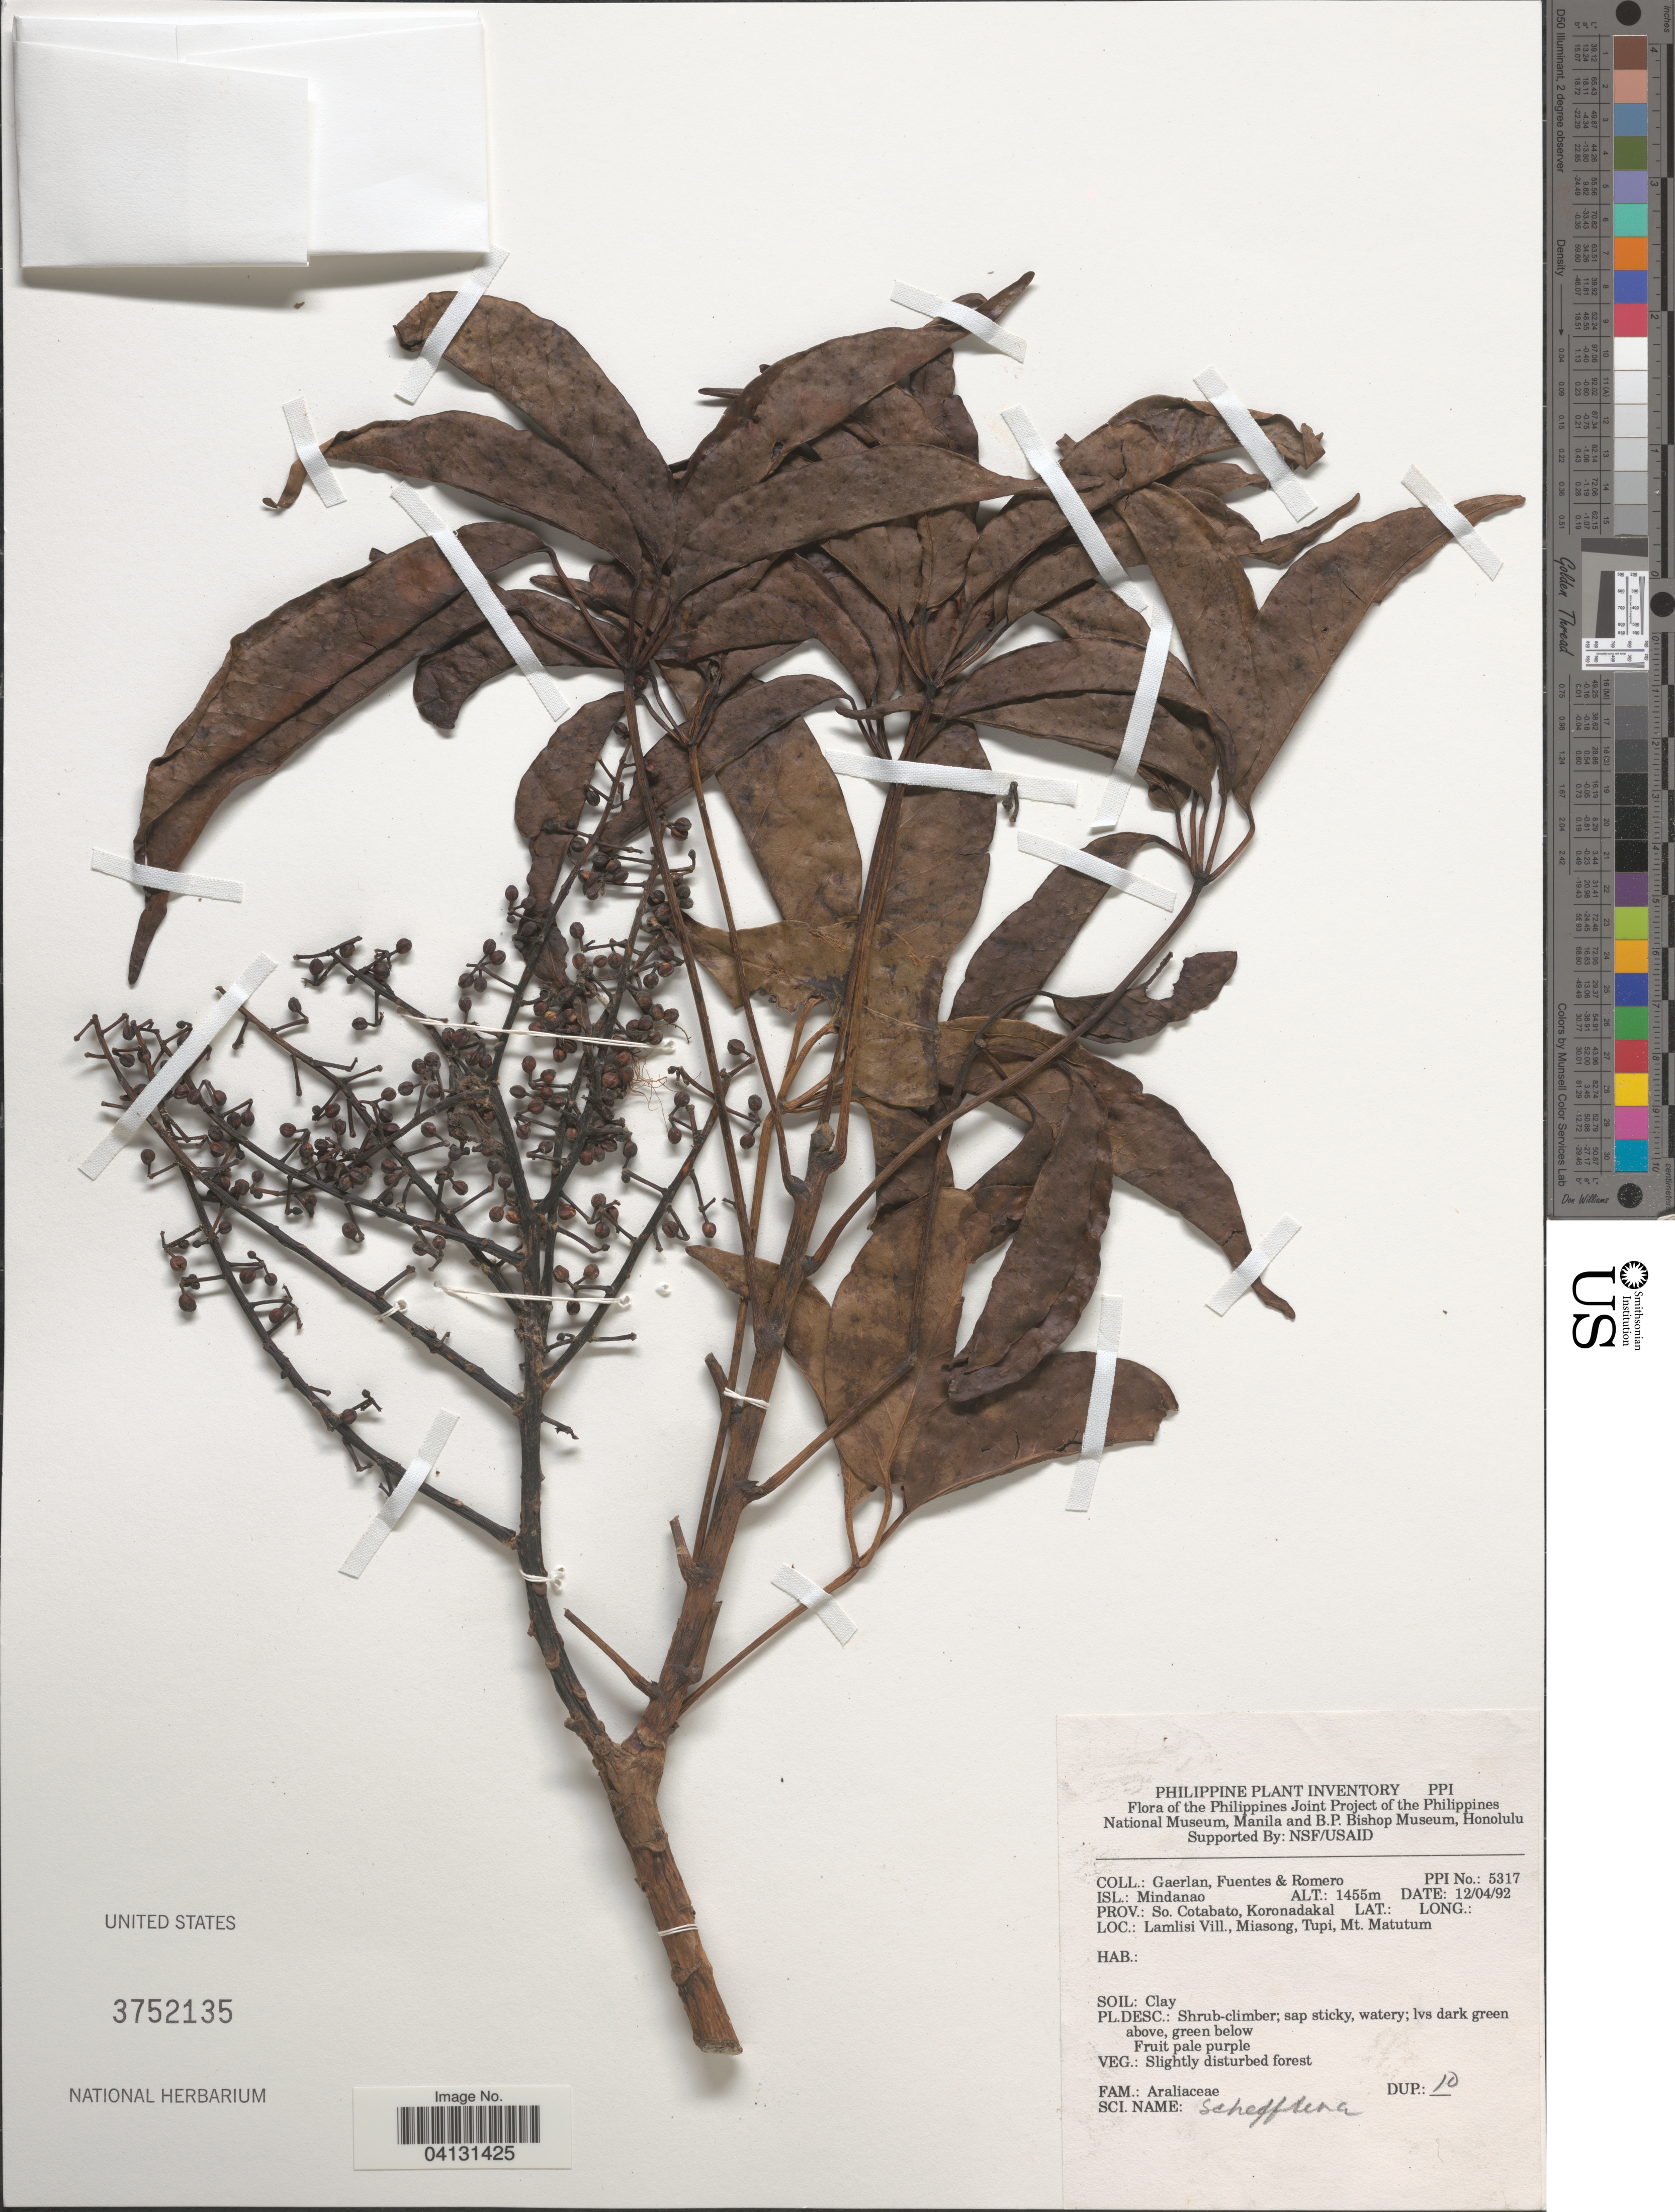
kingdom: Plantae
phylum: Tracheophyta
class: Magnoliopsida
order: Apiales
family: Araliaceae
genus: Schefflera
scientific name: Schefflera sp.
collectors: Gaerlan, -. Fuentes & -. Romero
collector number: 5317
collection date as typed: Transcribed d/m/y: 12/4/92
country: Philippines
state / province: Soccsksargen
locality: Isl.: Mindanao. Prov.: So. Cotabato, Koronadakal. Lamlisi Vill., Miasong, Tupi, Mt. Matutum.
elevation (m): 1455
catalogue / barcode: US 3752135